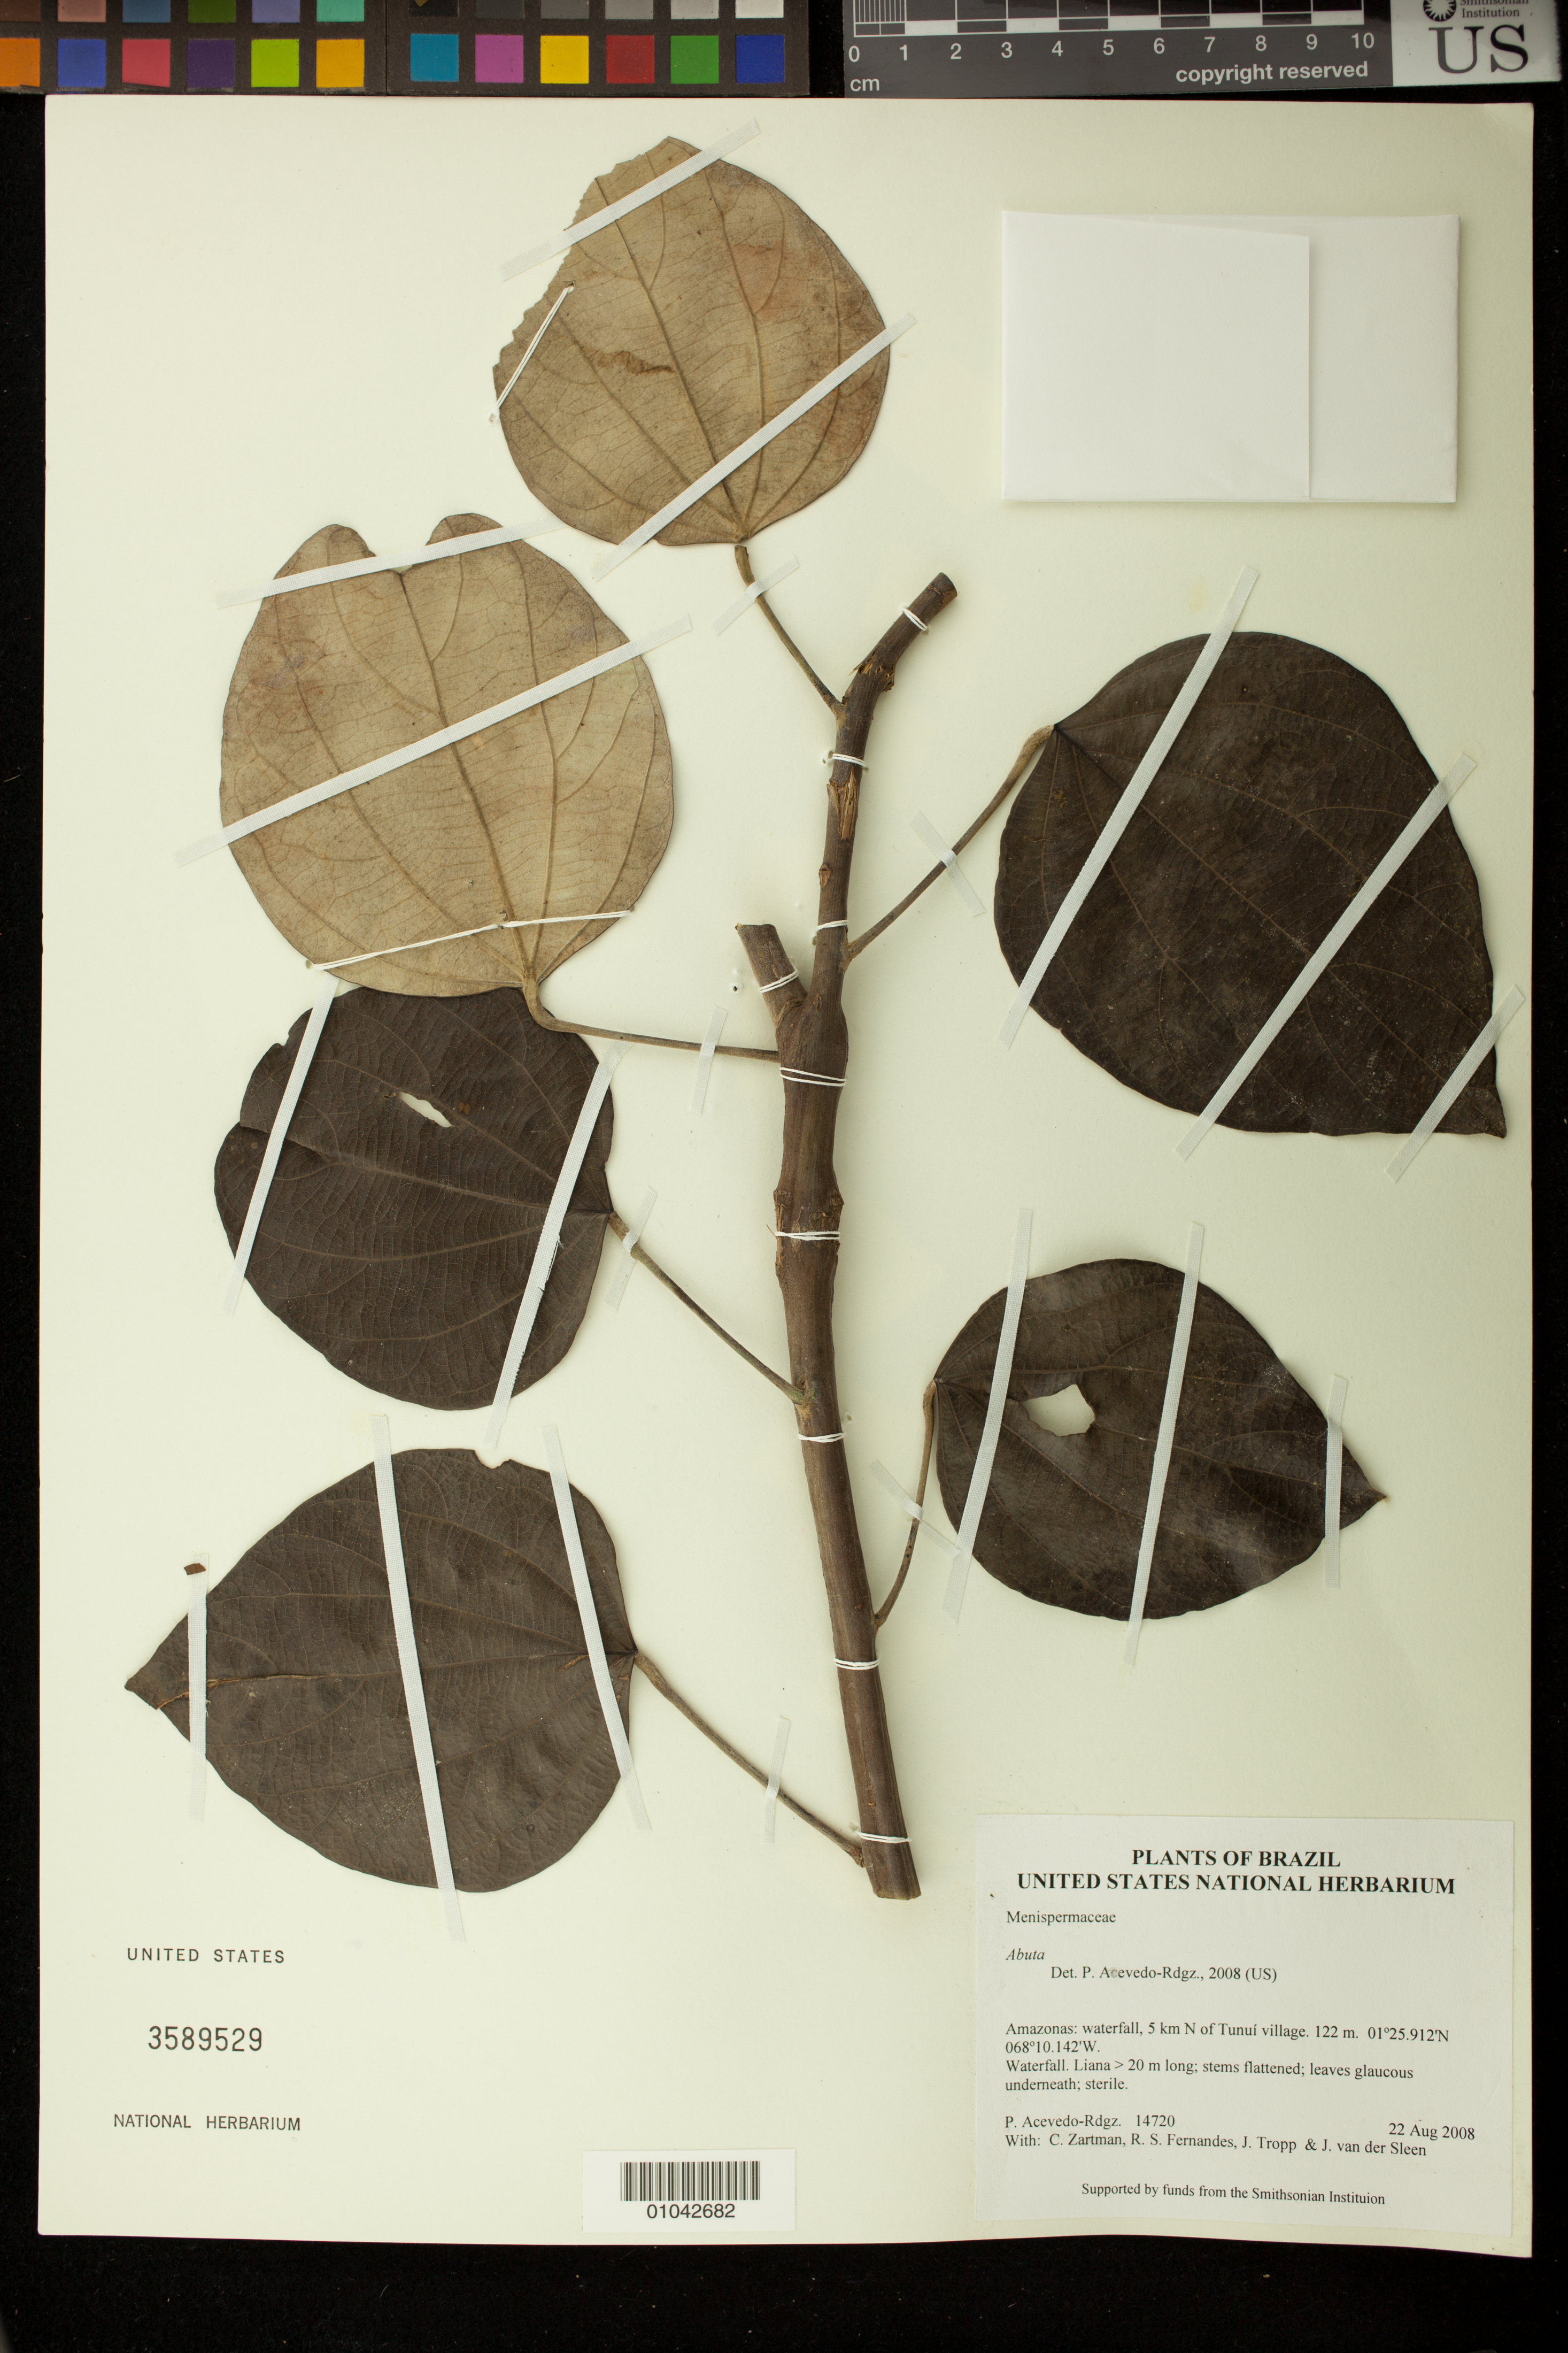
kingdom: Plantae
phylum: Tracheophyta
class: Magnoliopsida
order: Ranunculales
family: Menispermaceae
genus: Abuta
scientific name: Abuta rufescens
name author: Aubl.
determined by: Acevedo-Rodriguez, P., (US), Smithsonian Institution - National Museum of Natural History (UNITED STATES)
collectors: P. Acevedo-Rodr., C. Zartman, R. Fernandes, J. Tropp & J. Sleen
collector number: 14720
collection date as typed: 22 Aug 2008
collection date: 2008-08-22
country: Brazil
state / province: Amazonas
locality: Amazonas: waterfall, 5 km N of Tunuí village.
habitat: Waterfall.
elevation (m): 122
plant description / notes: MO, US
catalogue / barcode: US 3589529